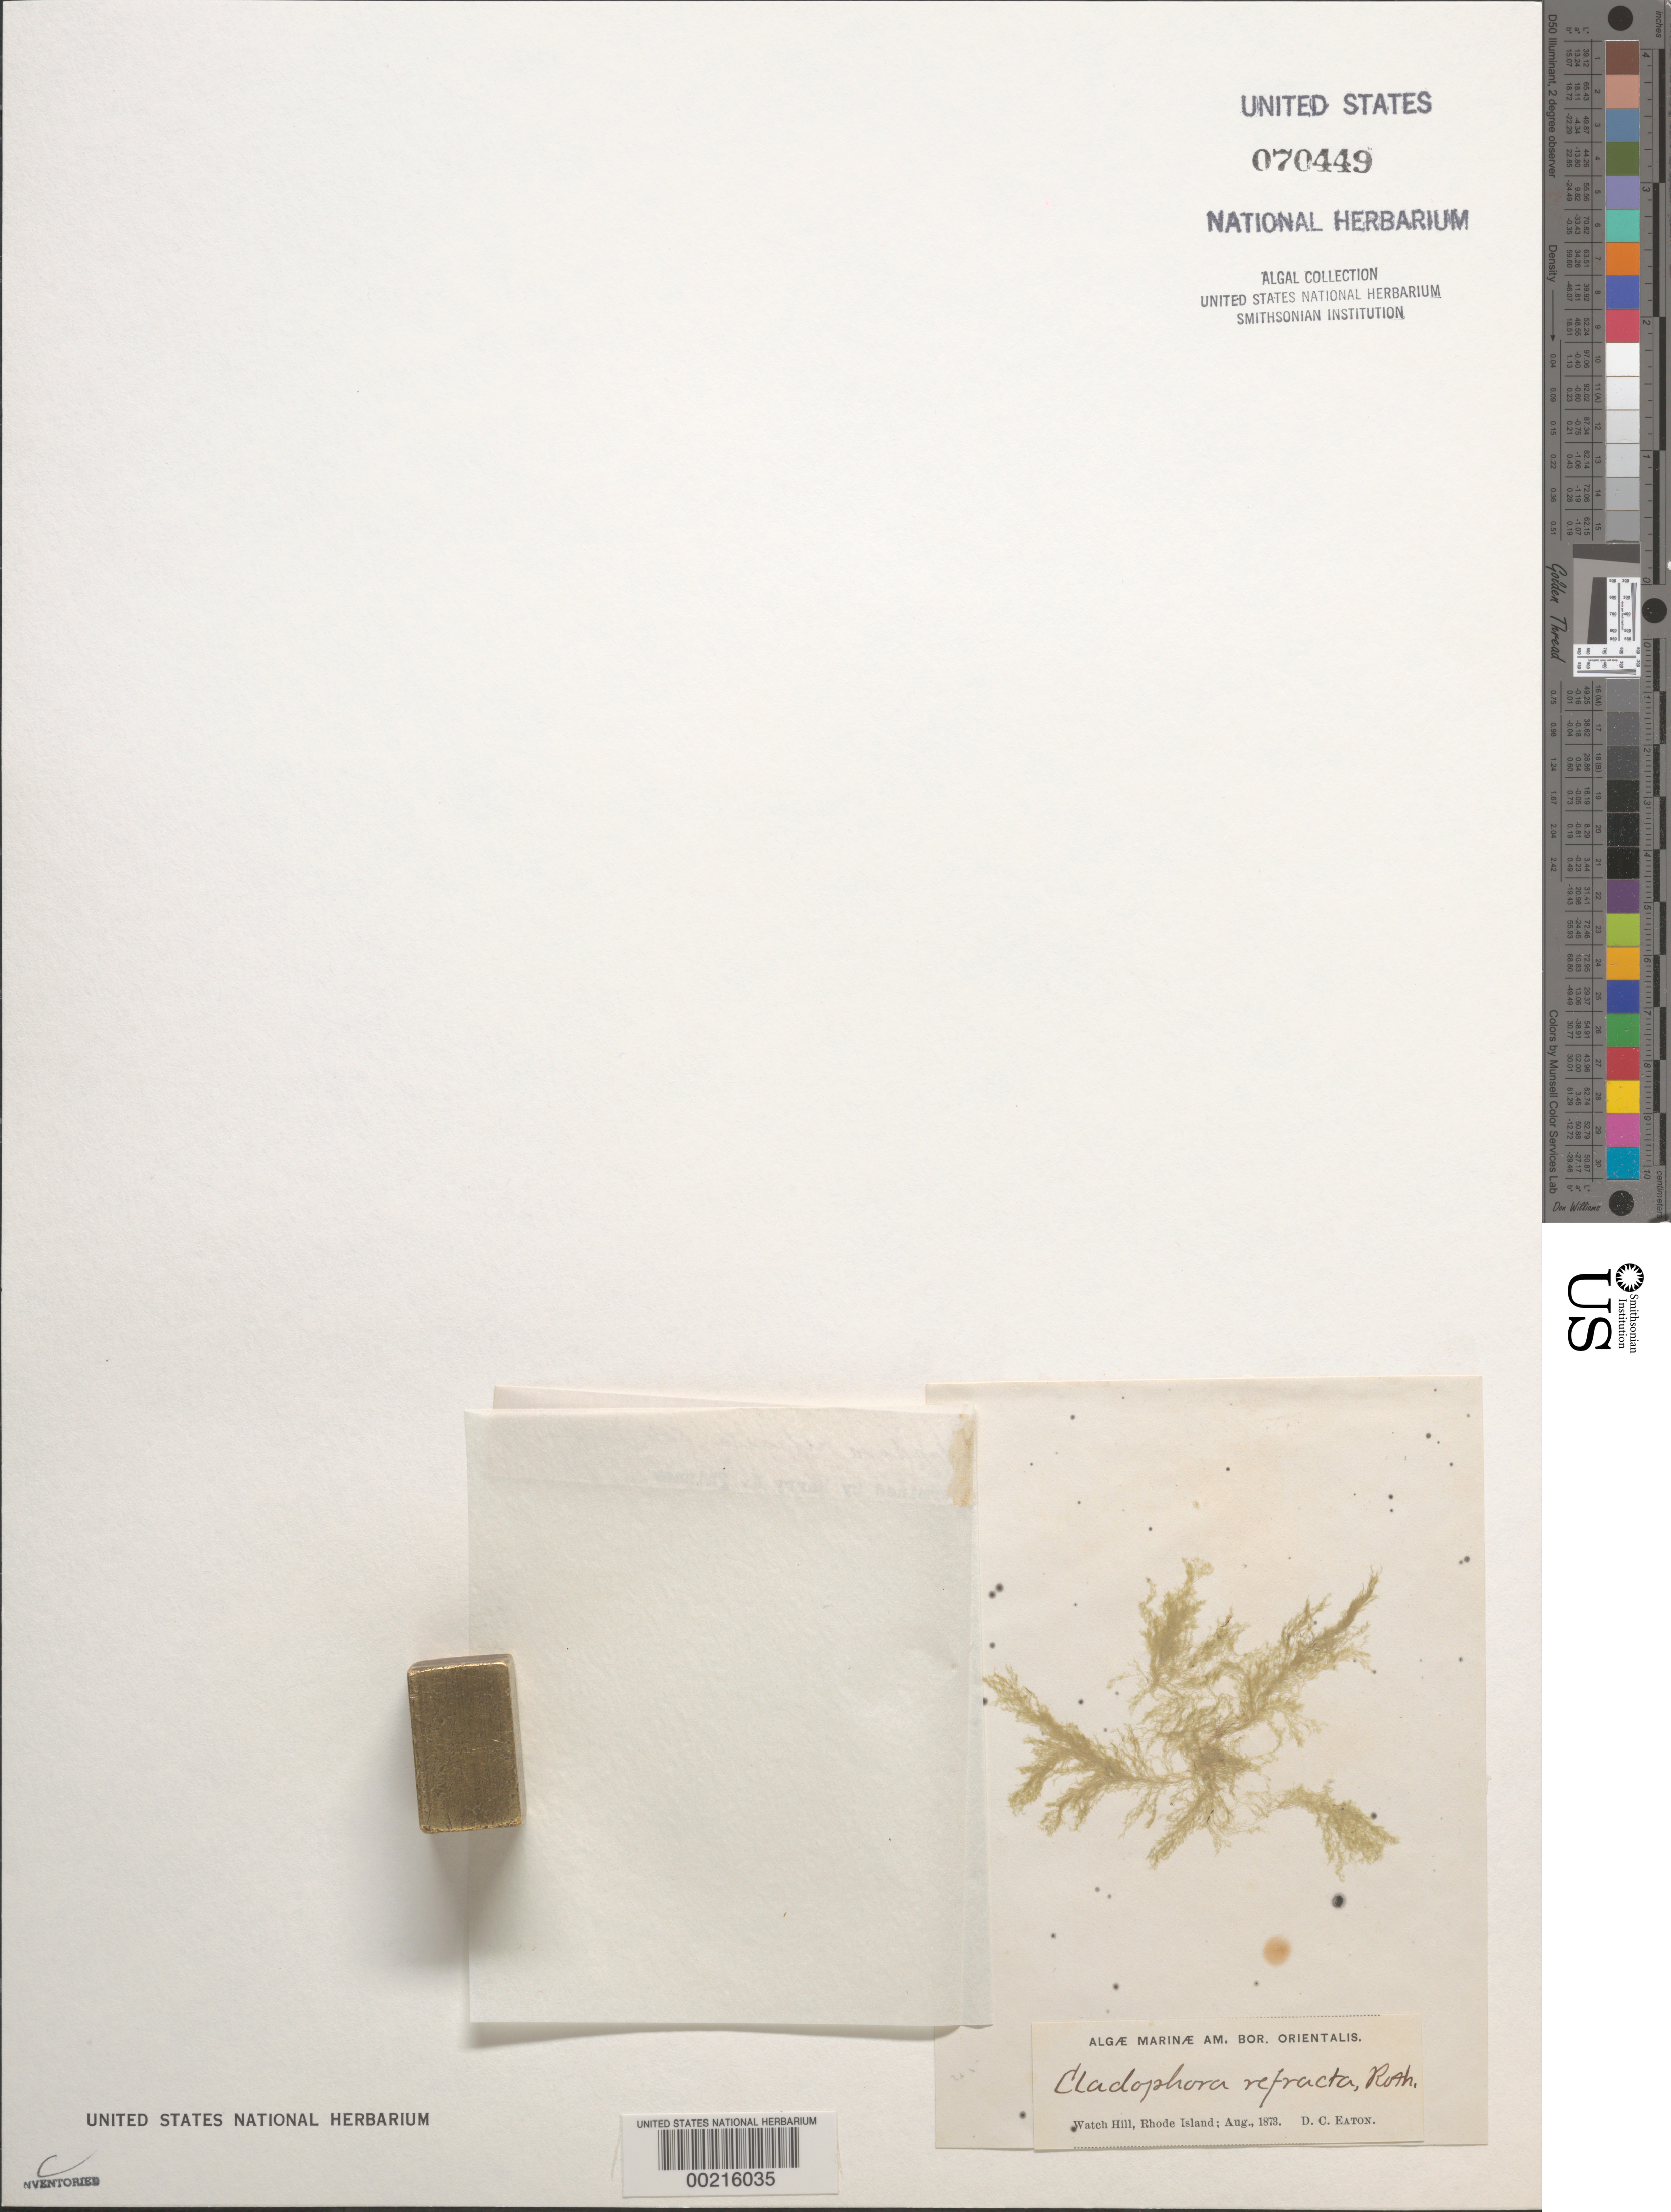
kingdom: Plantae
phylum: Chlorophyta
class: Ulvophyceae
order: Cladophorales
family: Cladophoraceae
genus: Cladophora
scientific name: Cladophora refracta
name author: (Roth) Kütz.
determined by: Phinney, H. K.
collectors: D. C. Eaton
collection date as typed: Aug 1873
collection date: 1873-08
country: United States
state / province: Rhode Island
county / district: Washington County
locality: Watch Hill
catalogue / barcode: US 70449